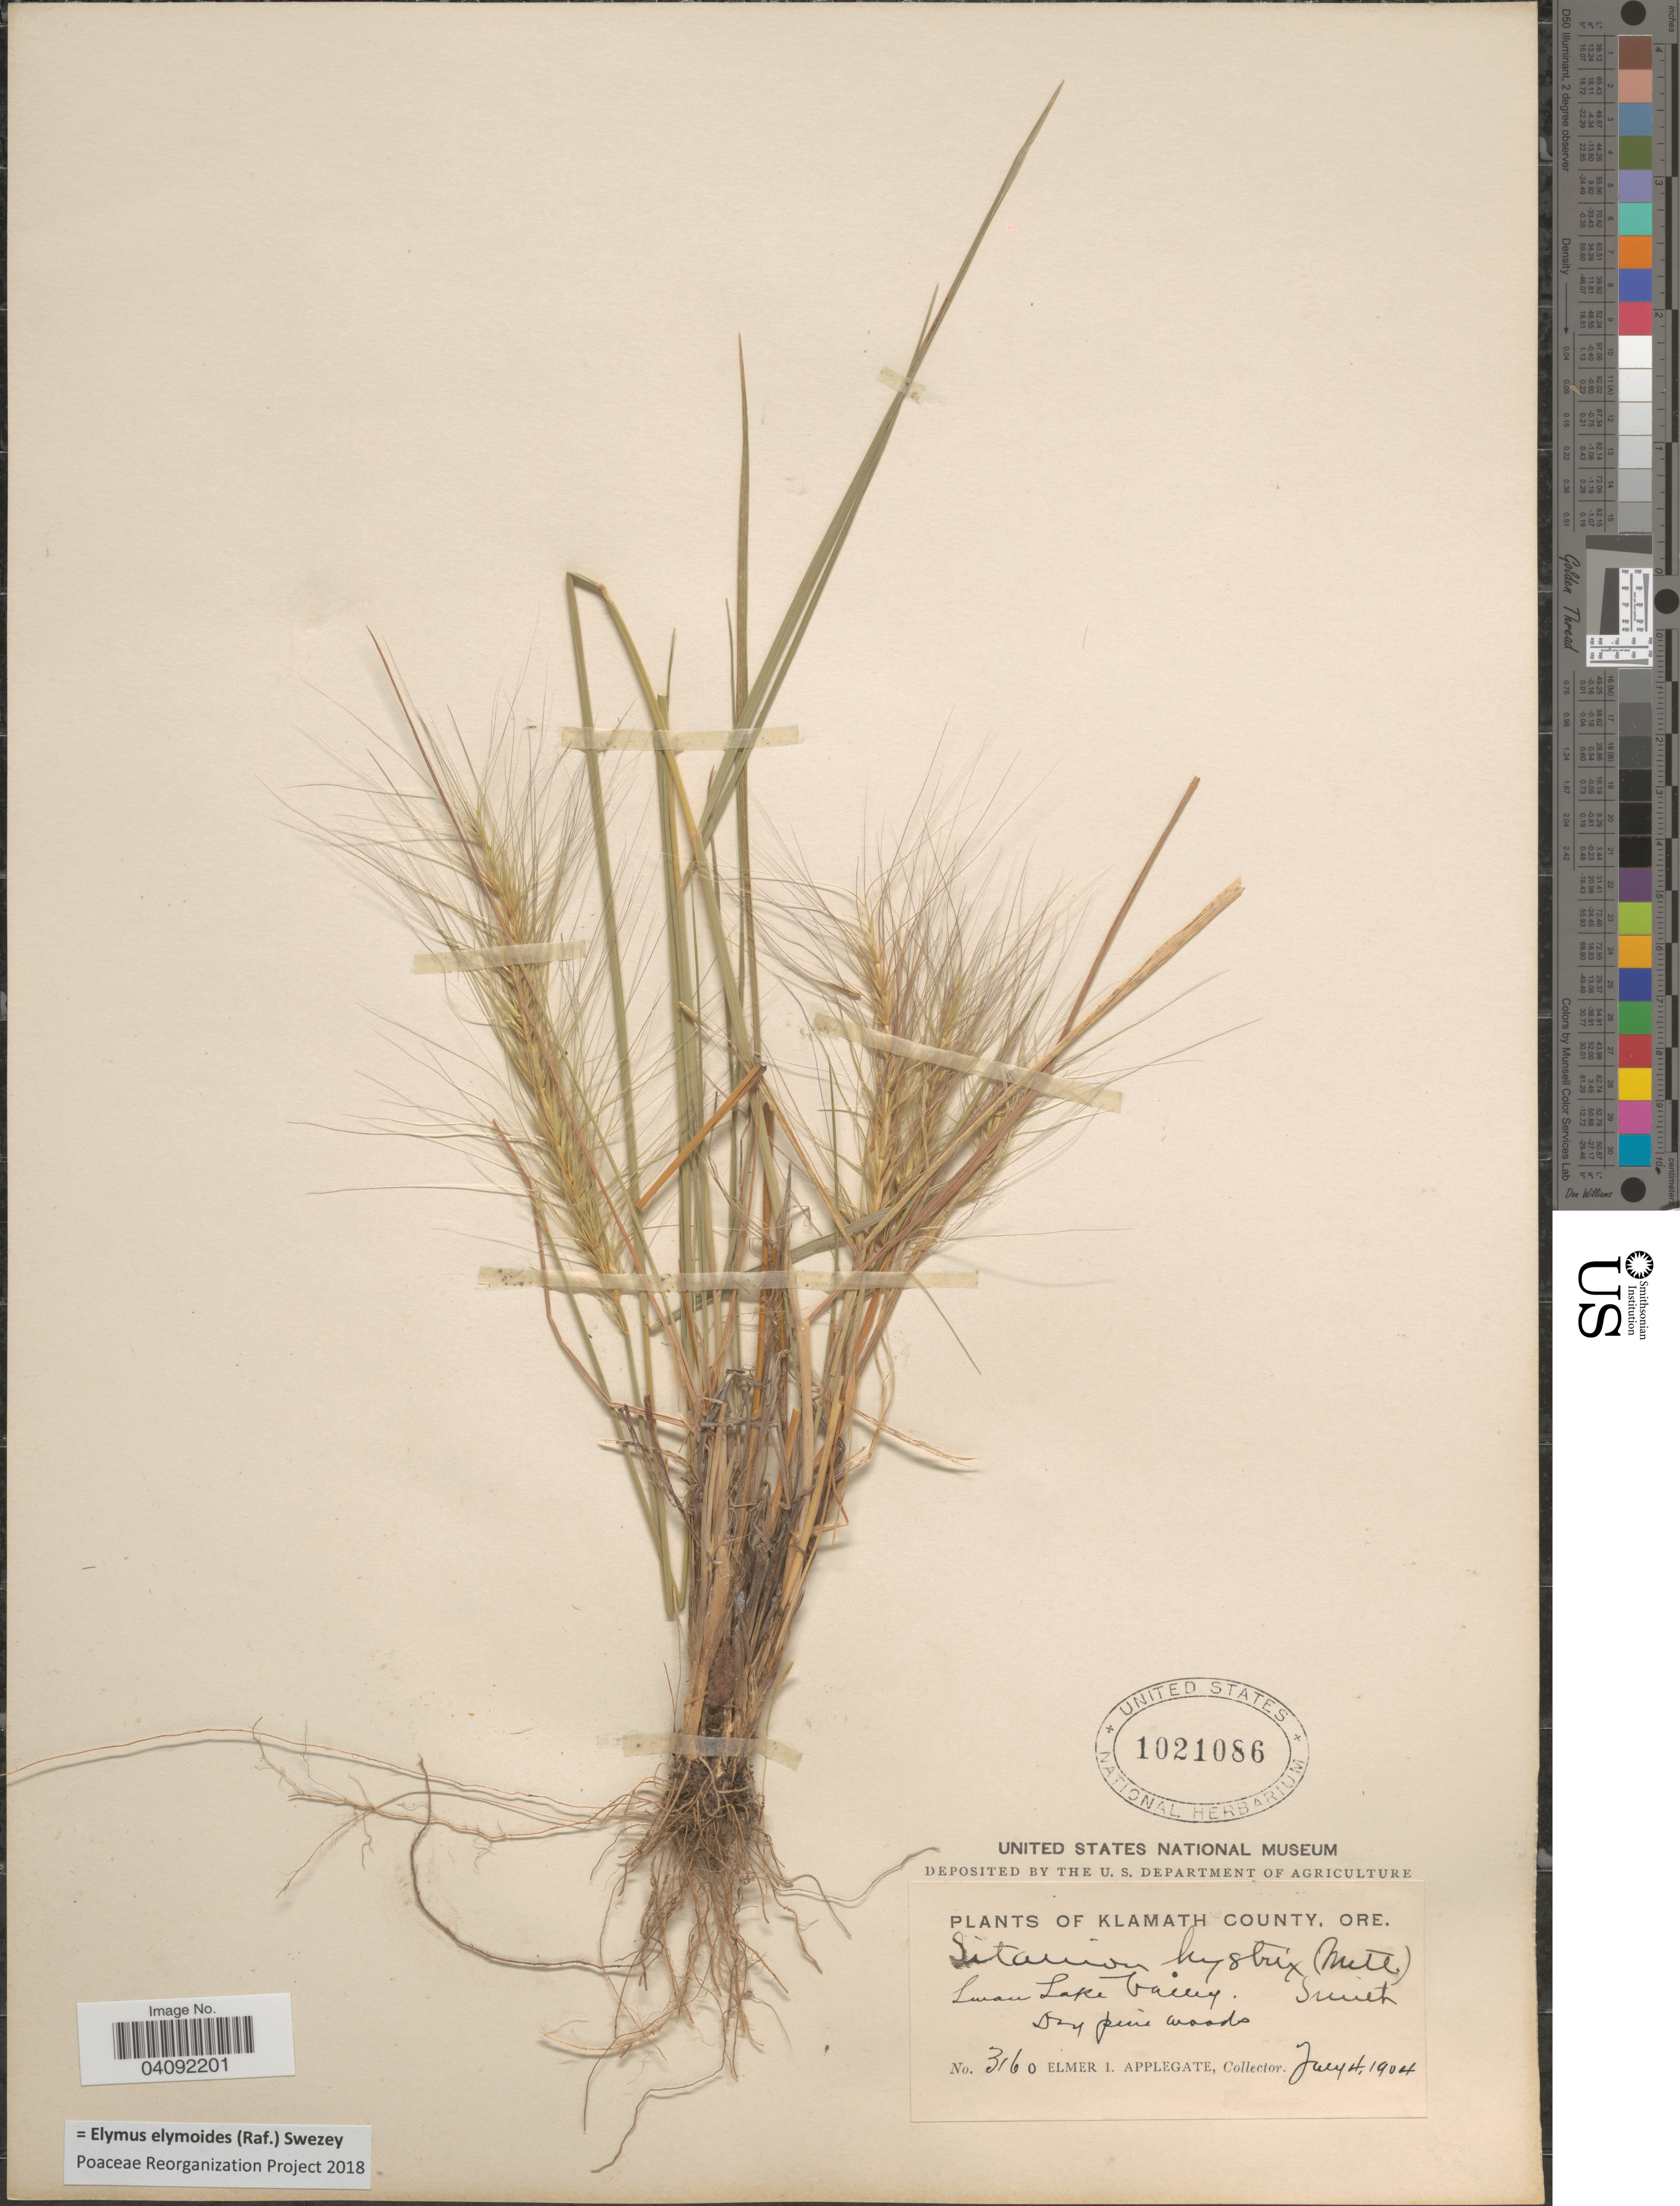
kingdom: Plantae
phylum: Tracheophyta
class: Liliopsida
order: Poales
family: Poaceae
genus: Elymus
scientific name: Elymus elymoides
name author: (Raf.) Swezey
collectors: E. I. Applegate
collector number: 3160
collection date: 1904-07-04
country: United States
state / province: Oregon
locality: Klamath County. Swan Lake Valley.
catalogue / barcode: US 1021086